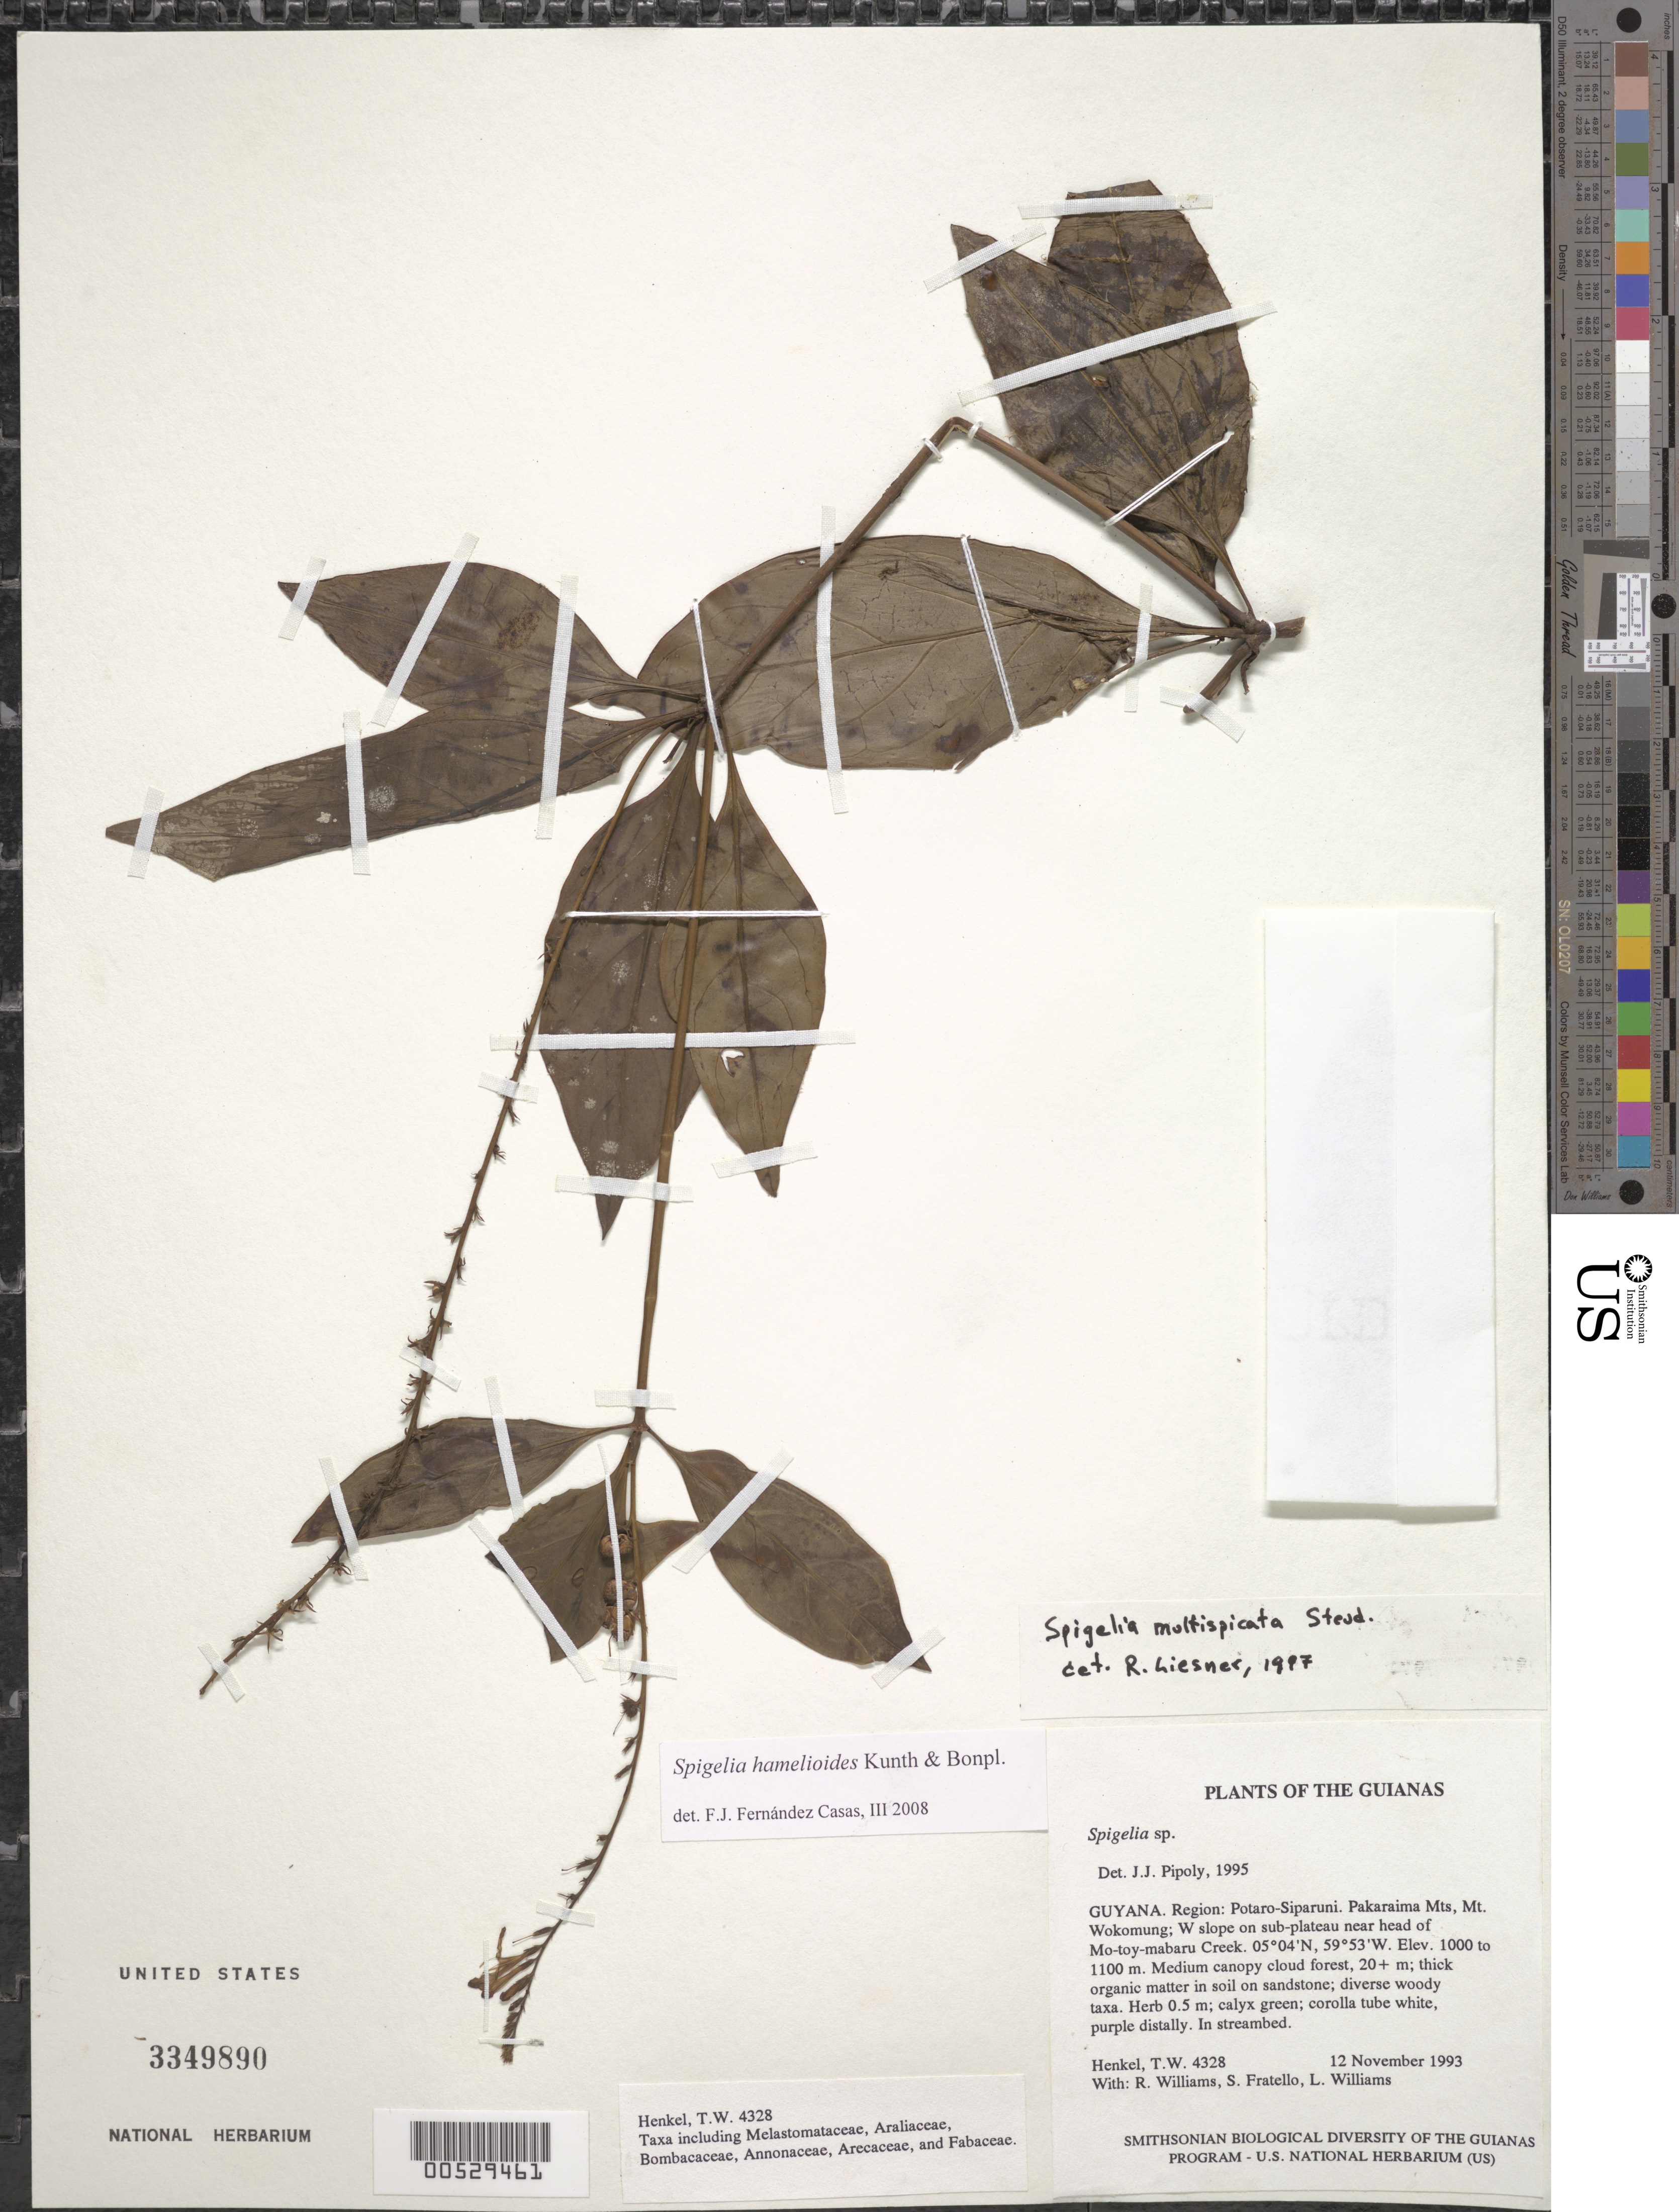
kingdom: Plantae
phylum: Tracheophyta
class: Magnoliopsida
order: Gentianales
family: Loganiaceae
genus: Spigelia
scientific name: Spigelia hamelioides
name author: Kunth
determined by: Fernández Casas, F. J.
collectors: T. Henkel, R. Williams, S. Fratello & L. Williams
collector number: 4328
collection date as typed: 12 November 1993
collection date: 1993-11-12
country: Guyana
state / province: Potaro-Siparuni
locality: Pakaraima Mts, Mt. Wokomung; W slope on sub-plateau near head of Mo-toy-mabaru Creek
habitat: Medium canopy cloud forest, 20+ m; thick organic matter in soil on sandstone; diverse woody taxa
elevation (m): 1000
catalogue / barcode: US 3349890